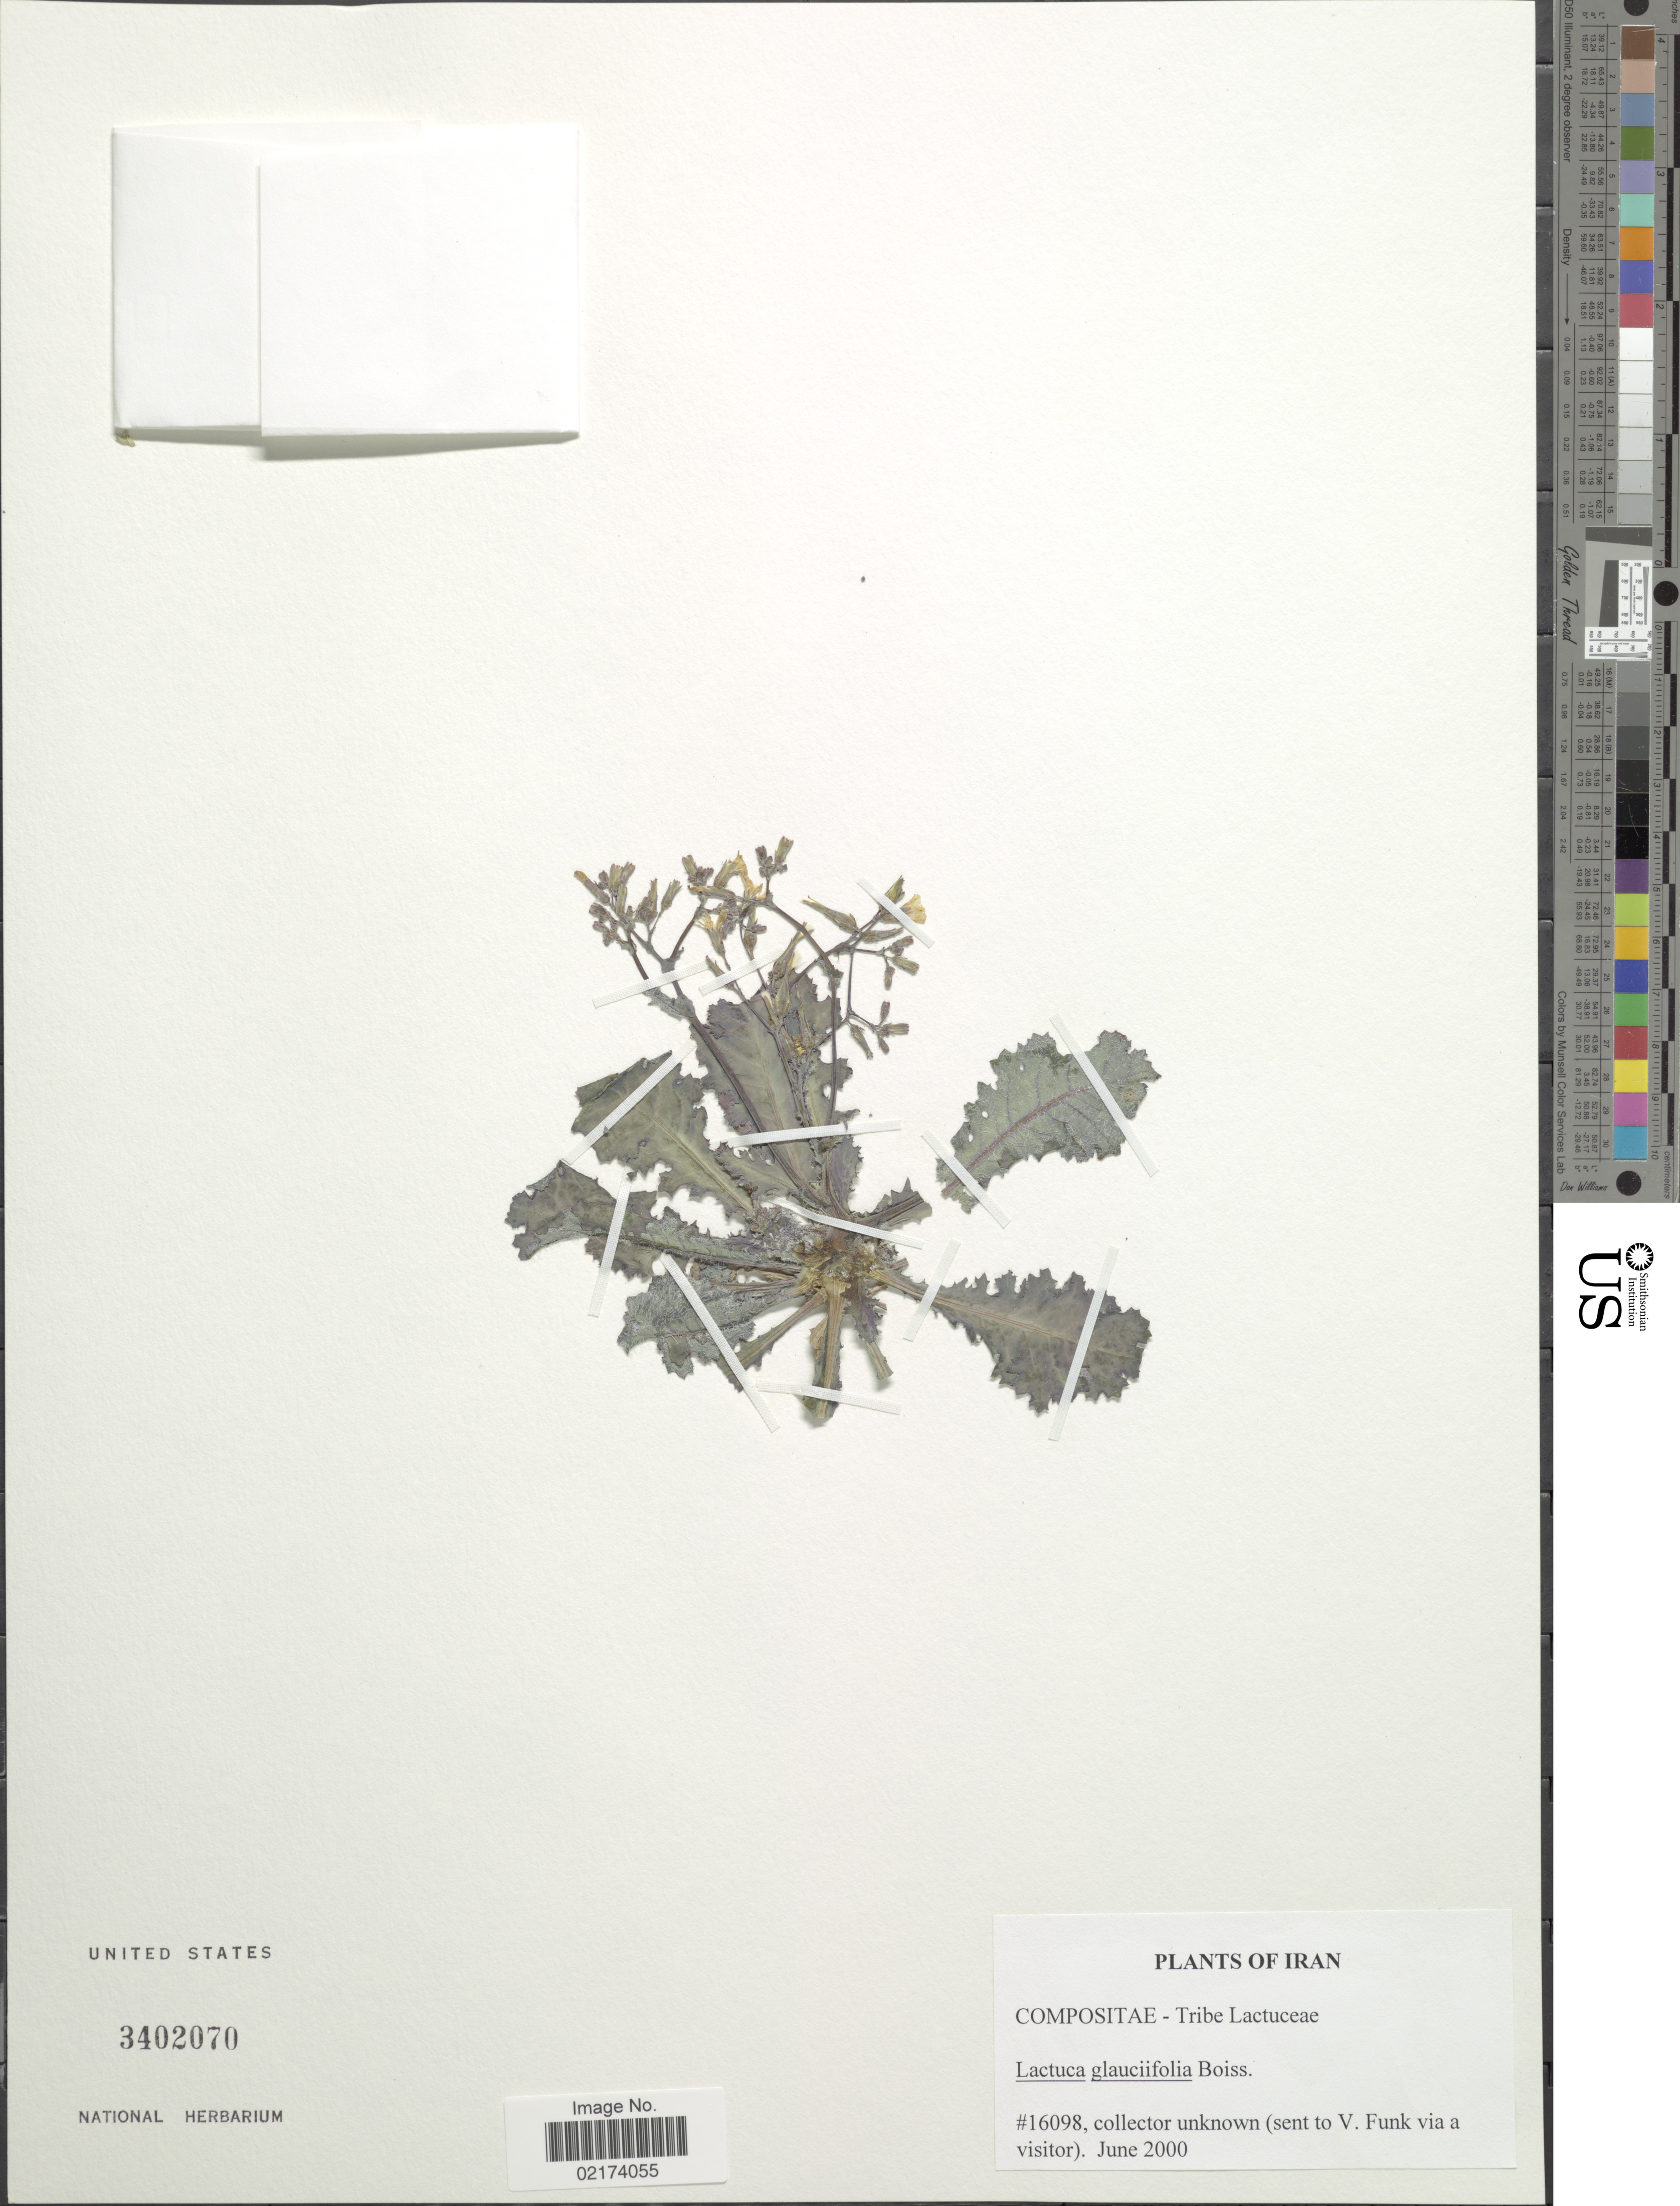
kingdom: Plantae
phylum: Tracheophyta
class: Magnoliopsida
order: Asterales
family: Asteraceae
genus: Lactuca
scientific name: Lactuca glauciifolia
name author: Boiss.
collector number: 16098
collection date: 2000-06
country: Iran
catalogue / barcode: US 3402070